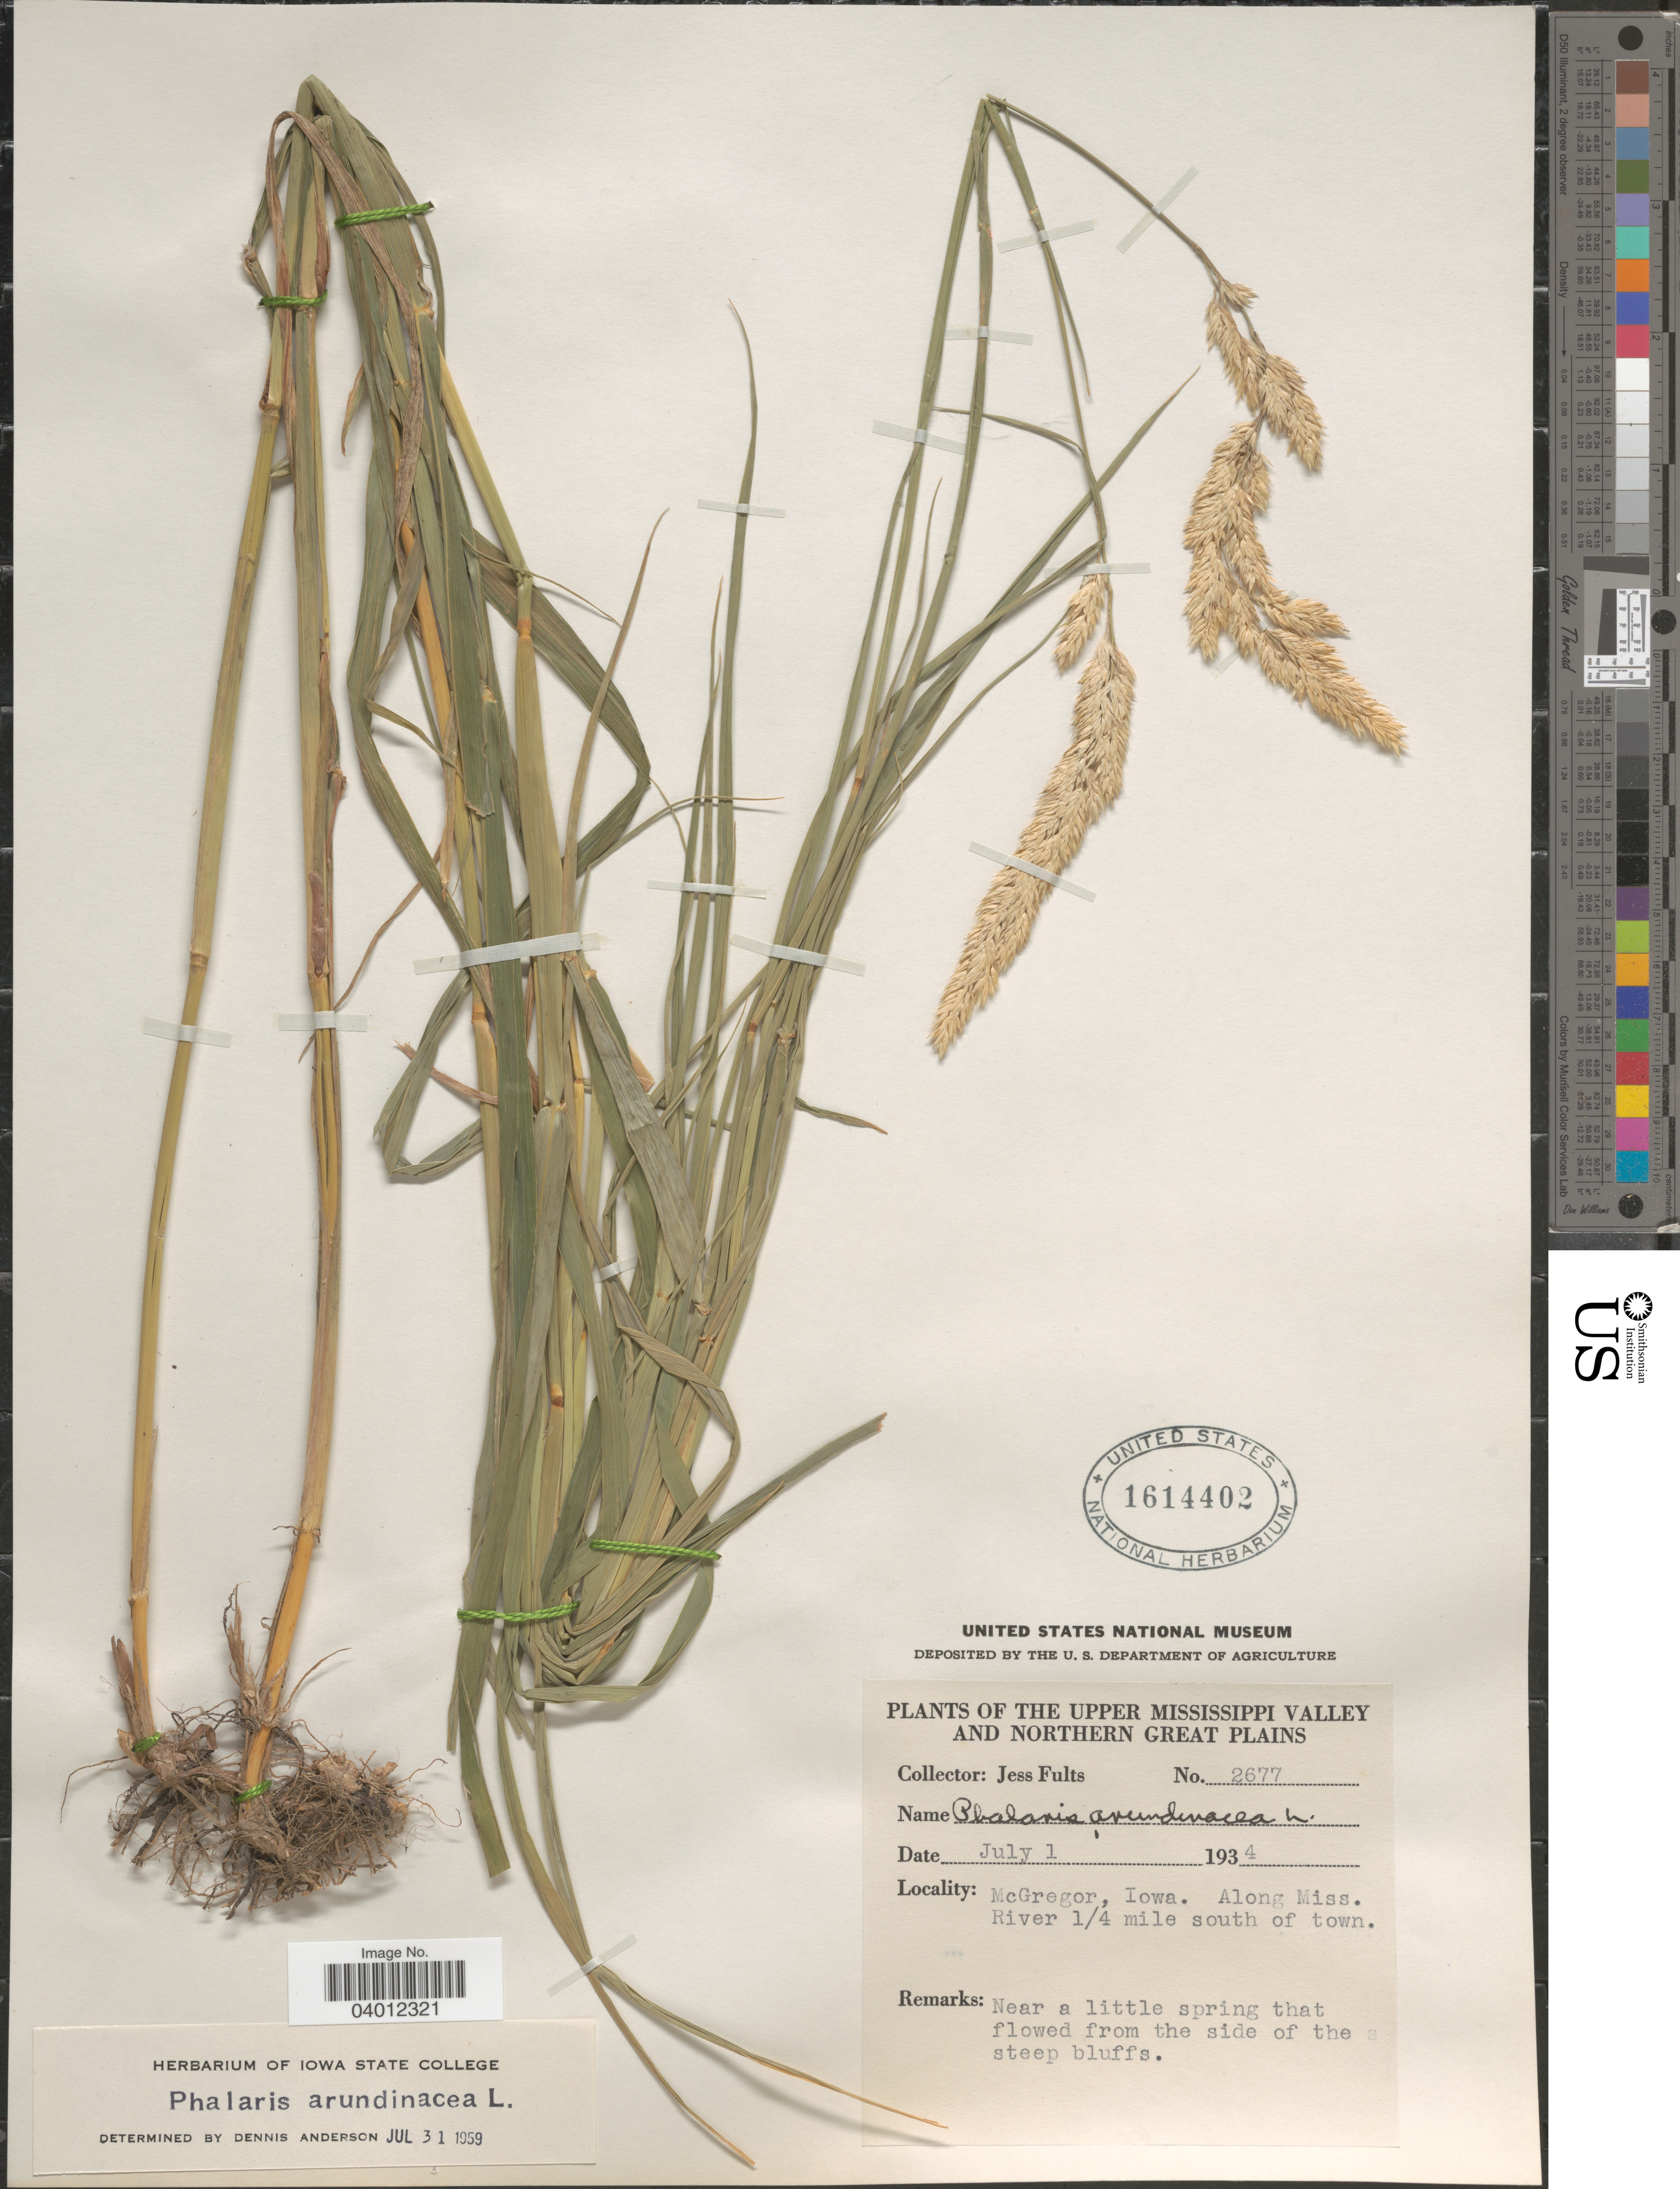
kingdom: Plantae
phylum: Tracheophyta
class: Liliopsida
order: Poales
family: Poaceae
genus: Phalaris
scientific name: Phalaris arundinacea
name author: L.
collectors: J. Fults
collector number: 2677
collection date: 1934-07-01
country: United States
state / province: Iowa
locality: The Upper Mississippi Valley and Northern Great Plains. McGregor, Iowa. Along Miss. River ¼ mile south of town.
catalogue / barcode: US 1614402